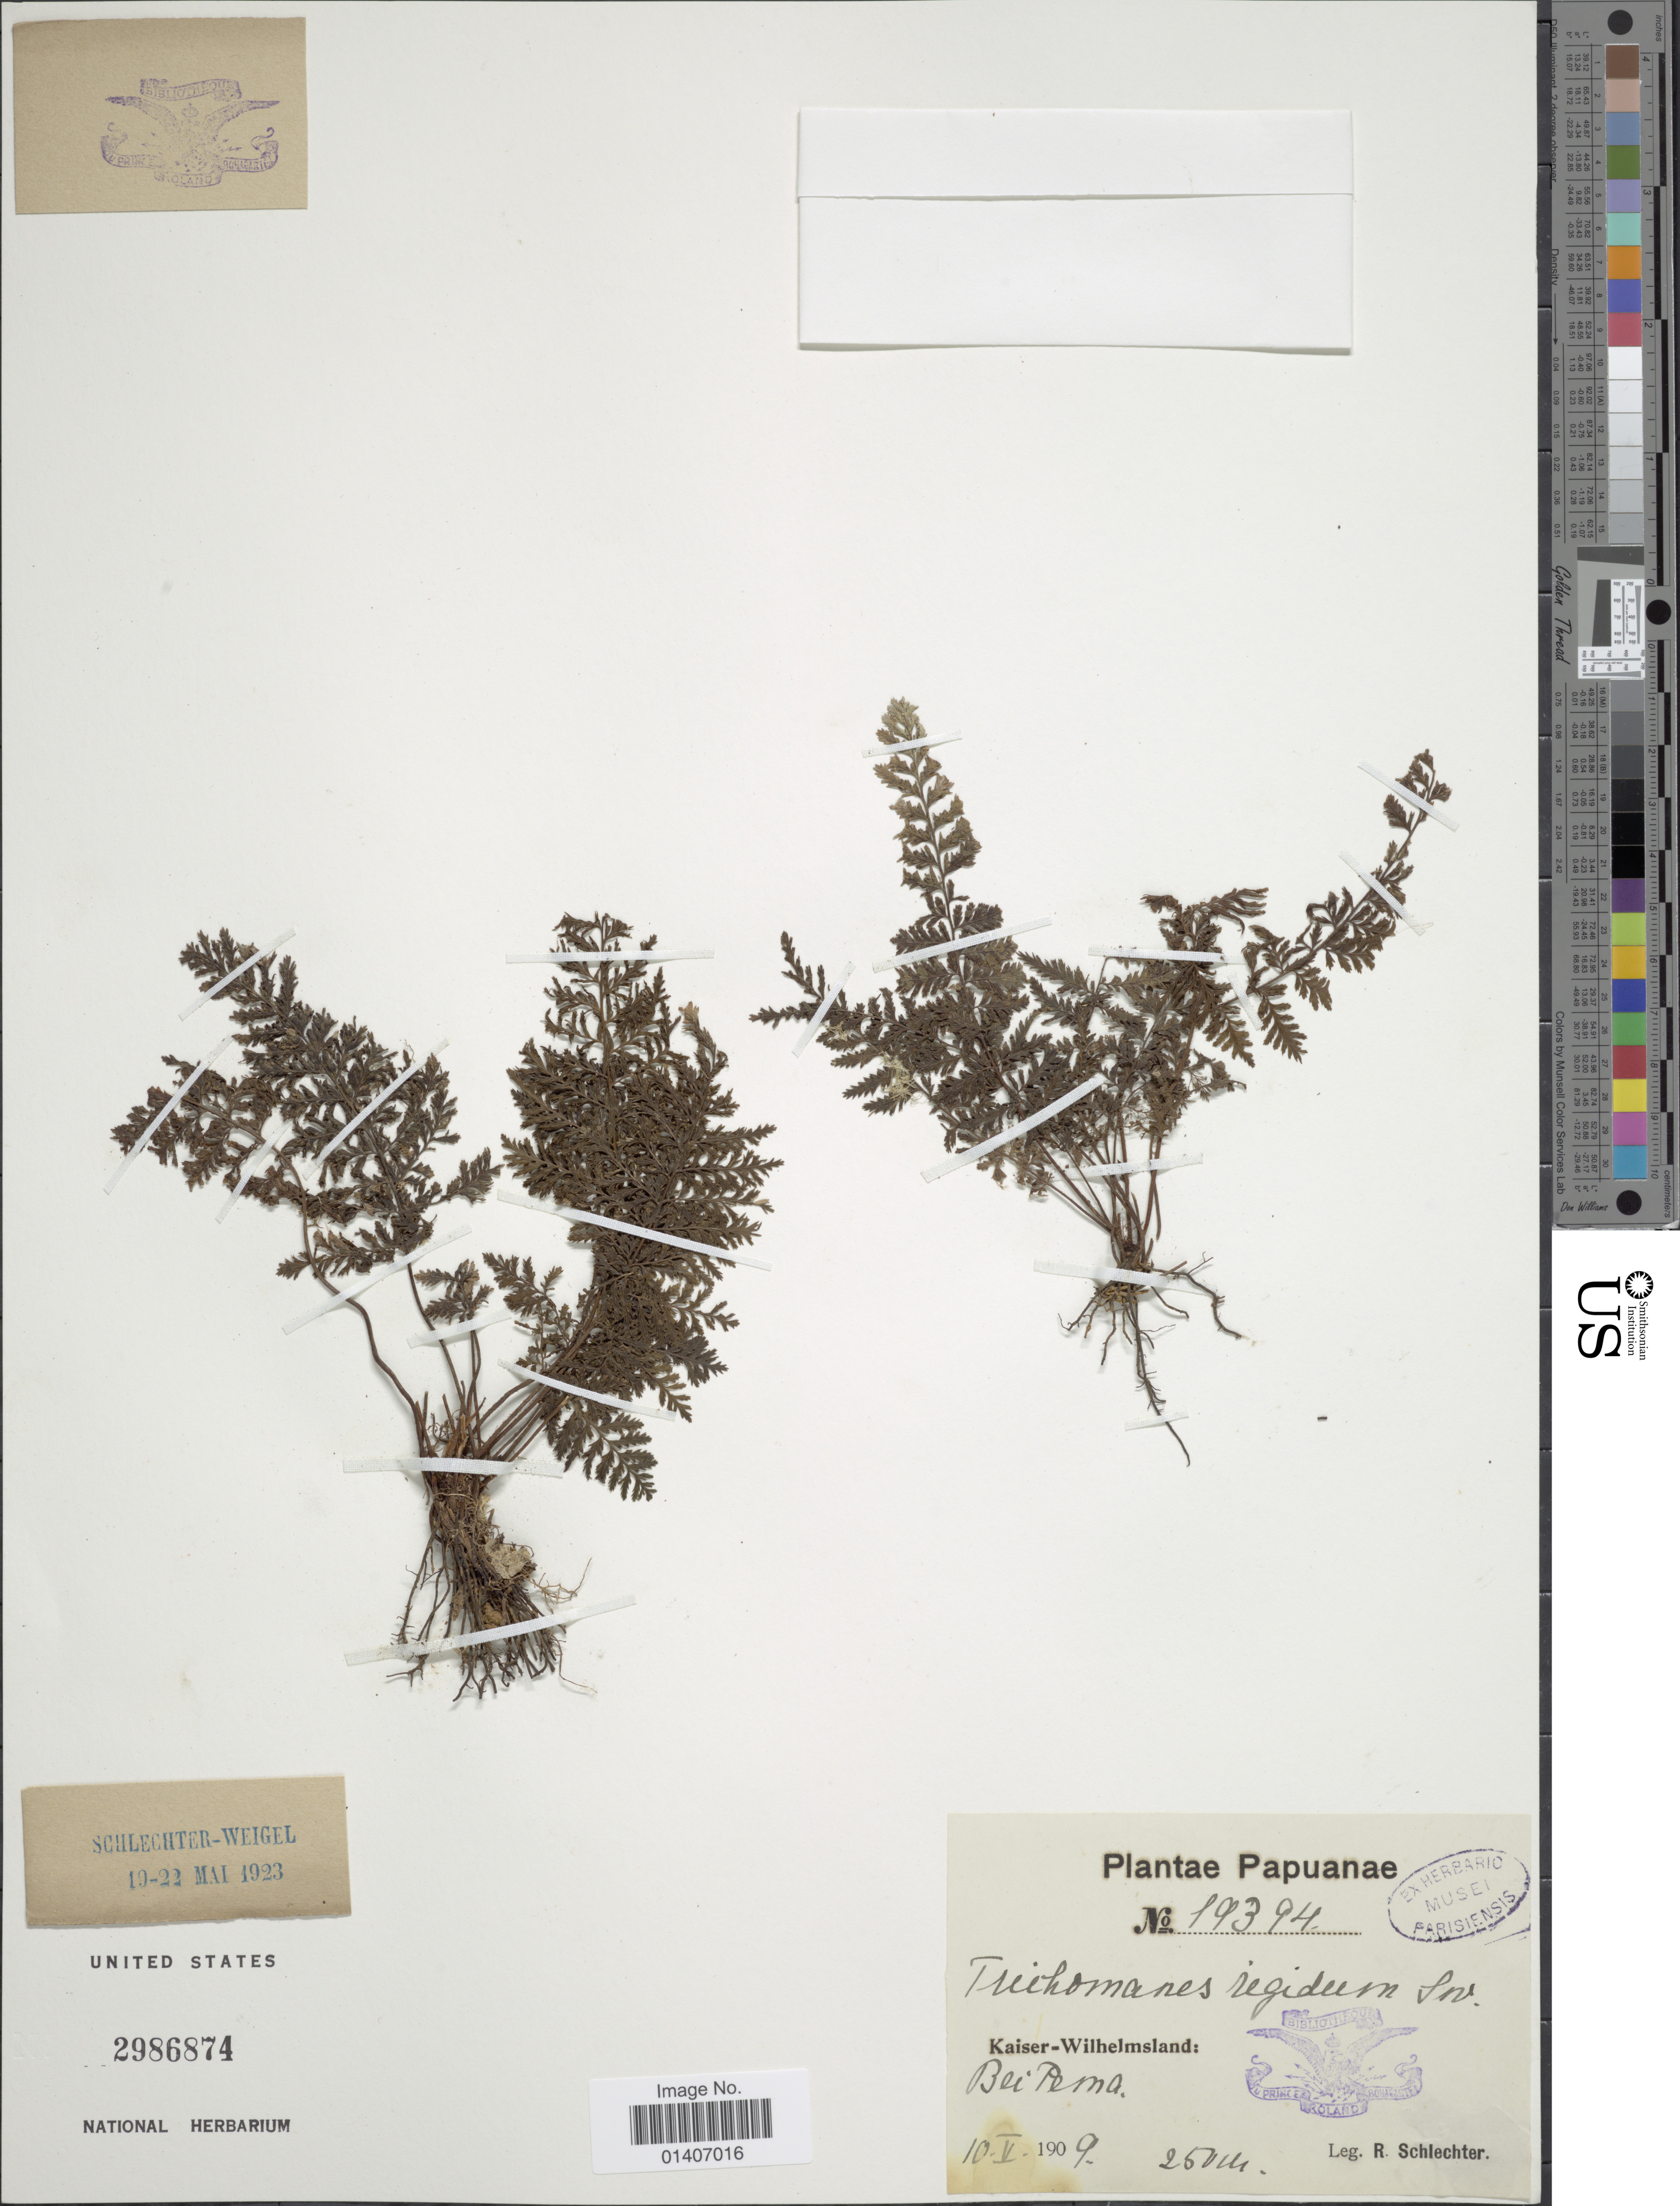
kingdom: Plantae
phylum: Tracheophyta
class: Polypodiopsida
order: Hymenophyllales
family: Hymenophyllaceae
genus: Abrodictyum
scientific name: Abrodictyum rigidum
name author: (Sw.) Ebihara & Dubuisson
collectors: F. R. R. Schlechter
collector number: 19394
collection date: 1909-05-10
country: Papua New Guinea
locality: Papuanae, Kaiser-Wilhelmsland, Bei Pema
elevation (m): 250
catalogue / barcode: US 2986874